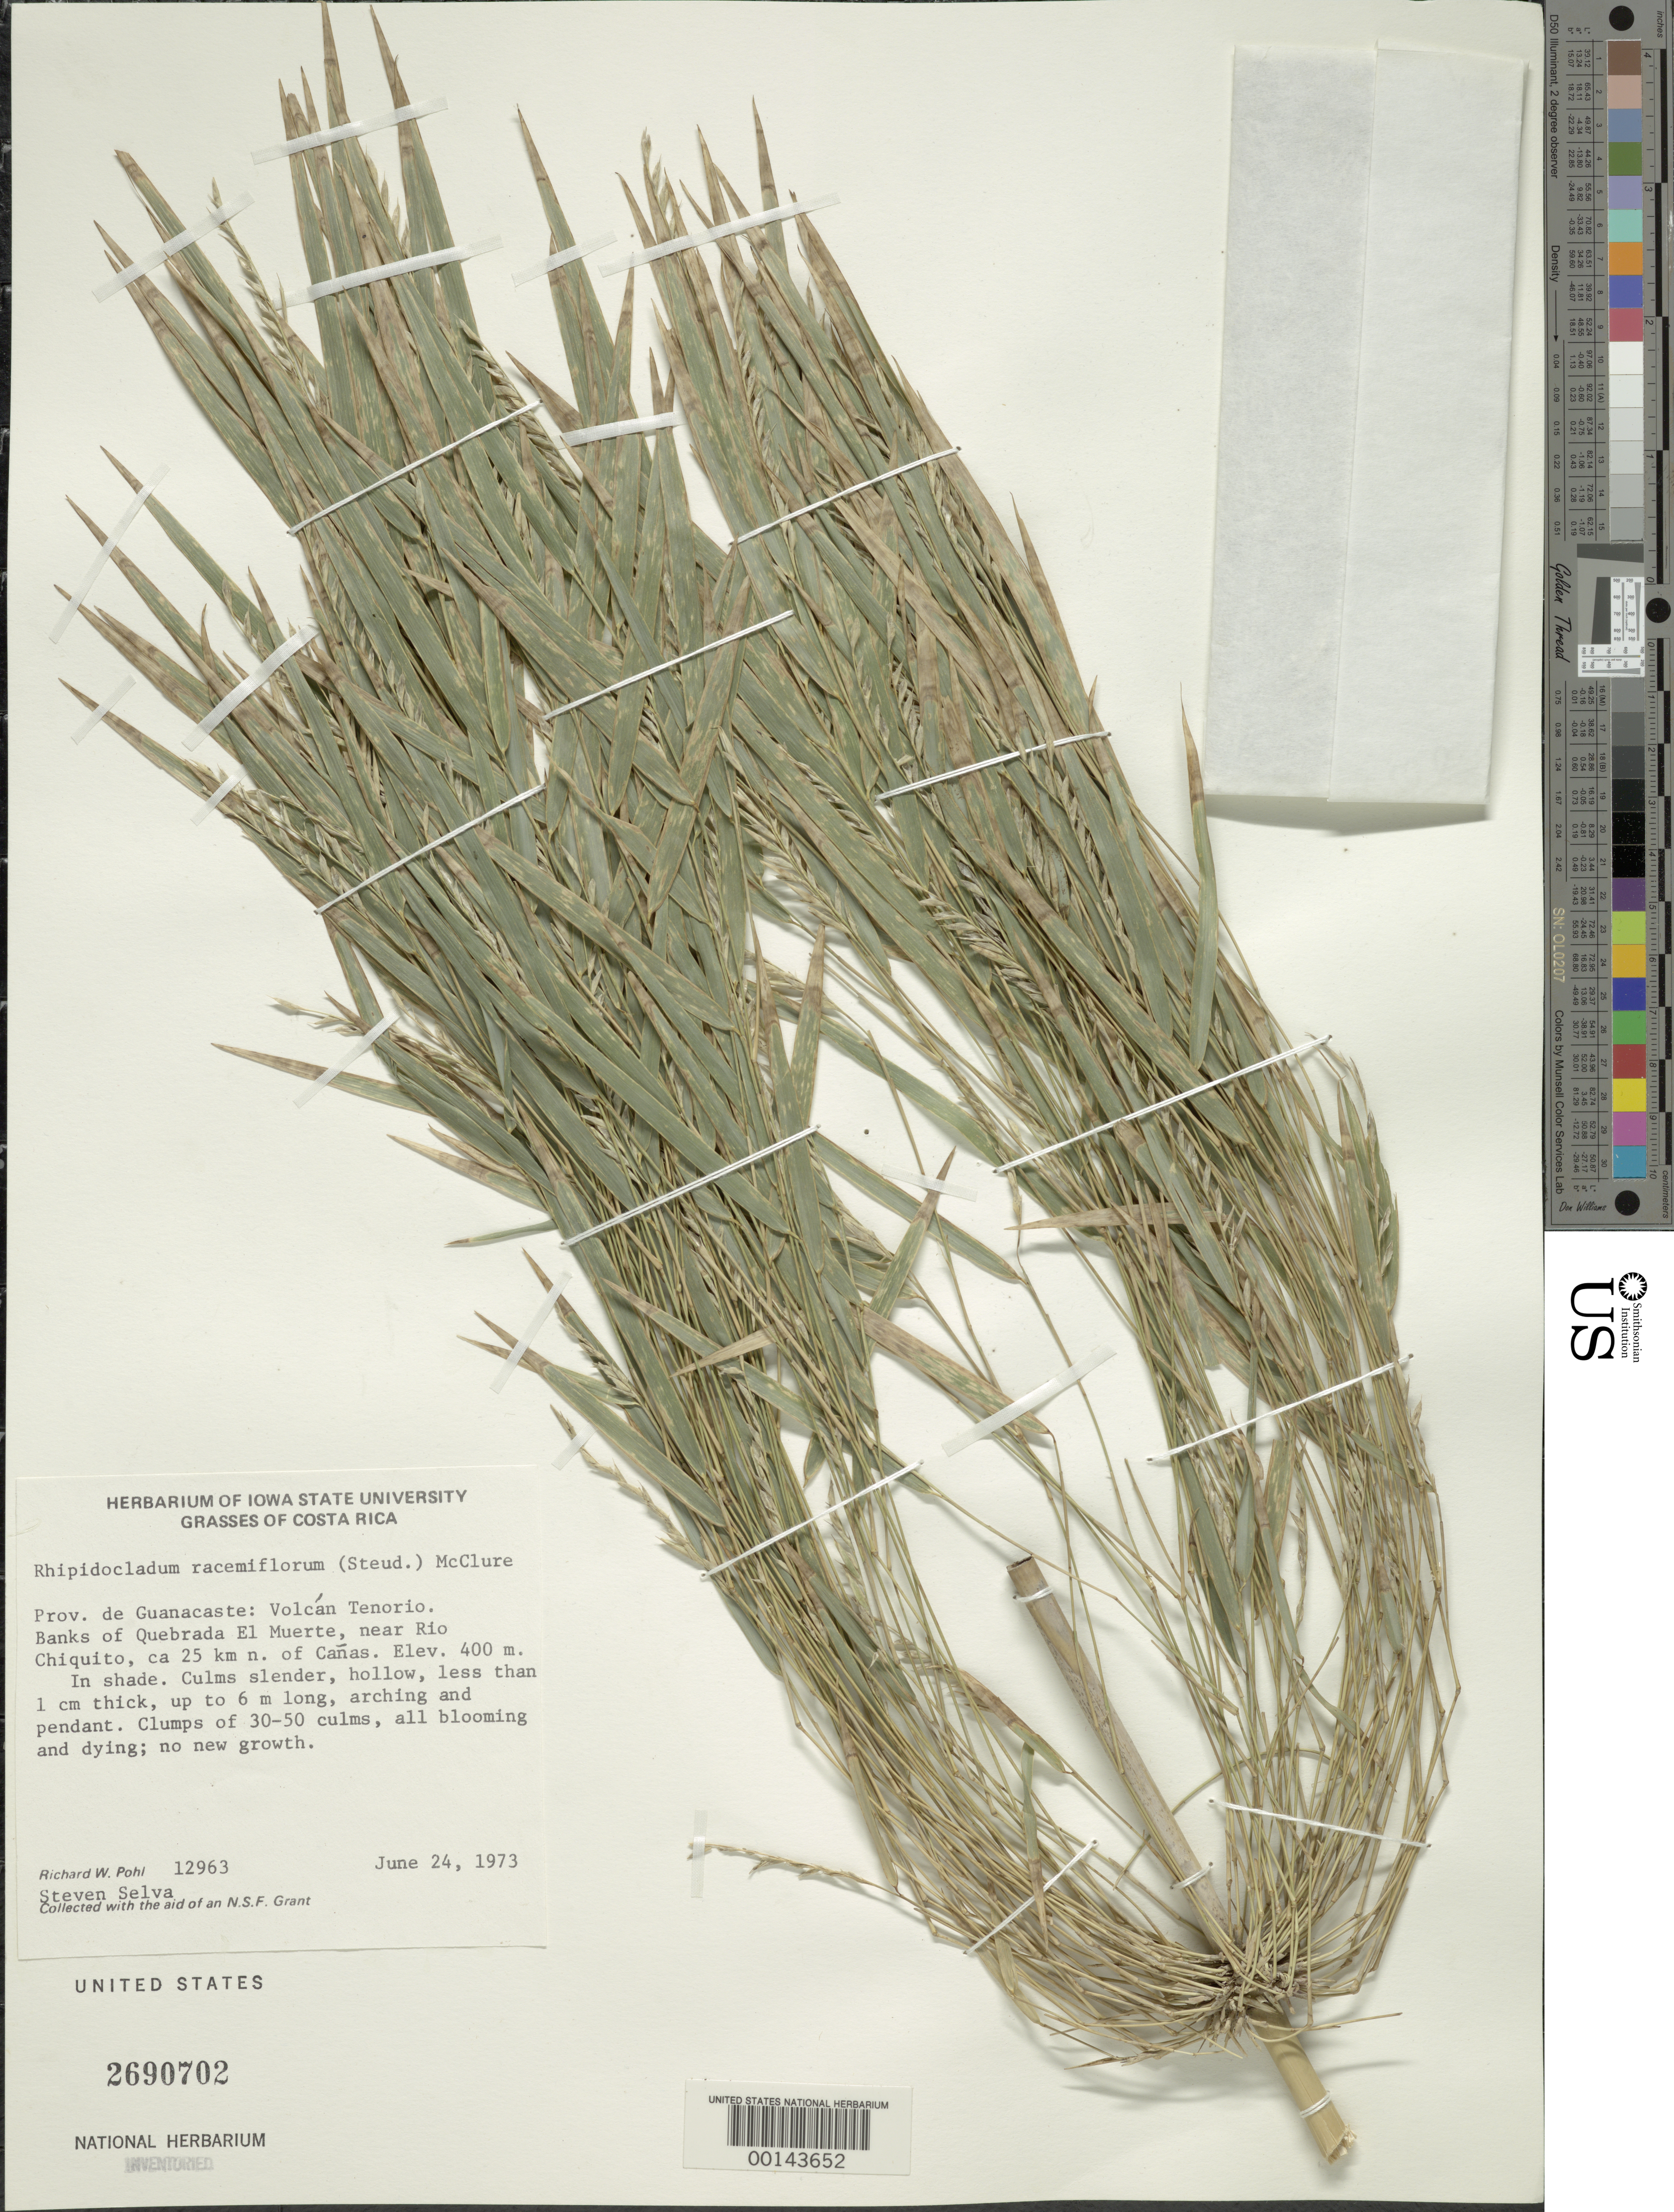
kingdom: Plantae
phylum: Tracheophyta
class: Liliopsida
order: Poales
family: Poaceae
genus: Rhipidocladum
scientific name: Rhipidocladum racemiflorum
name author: (Steud.) McClure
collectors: R. W. Pohl & S. Selva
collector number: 12963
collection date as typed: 24 Jun 1973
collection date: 1973-06-24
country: Costa Rica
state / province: Guanacaste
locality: Volcan Tenorio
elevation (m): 400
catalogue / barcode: US 2690702